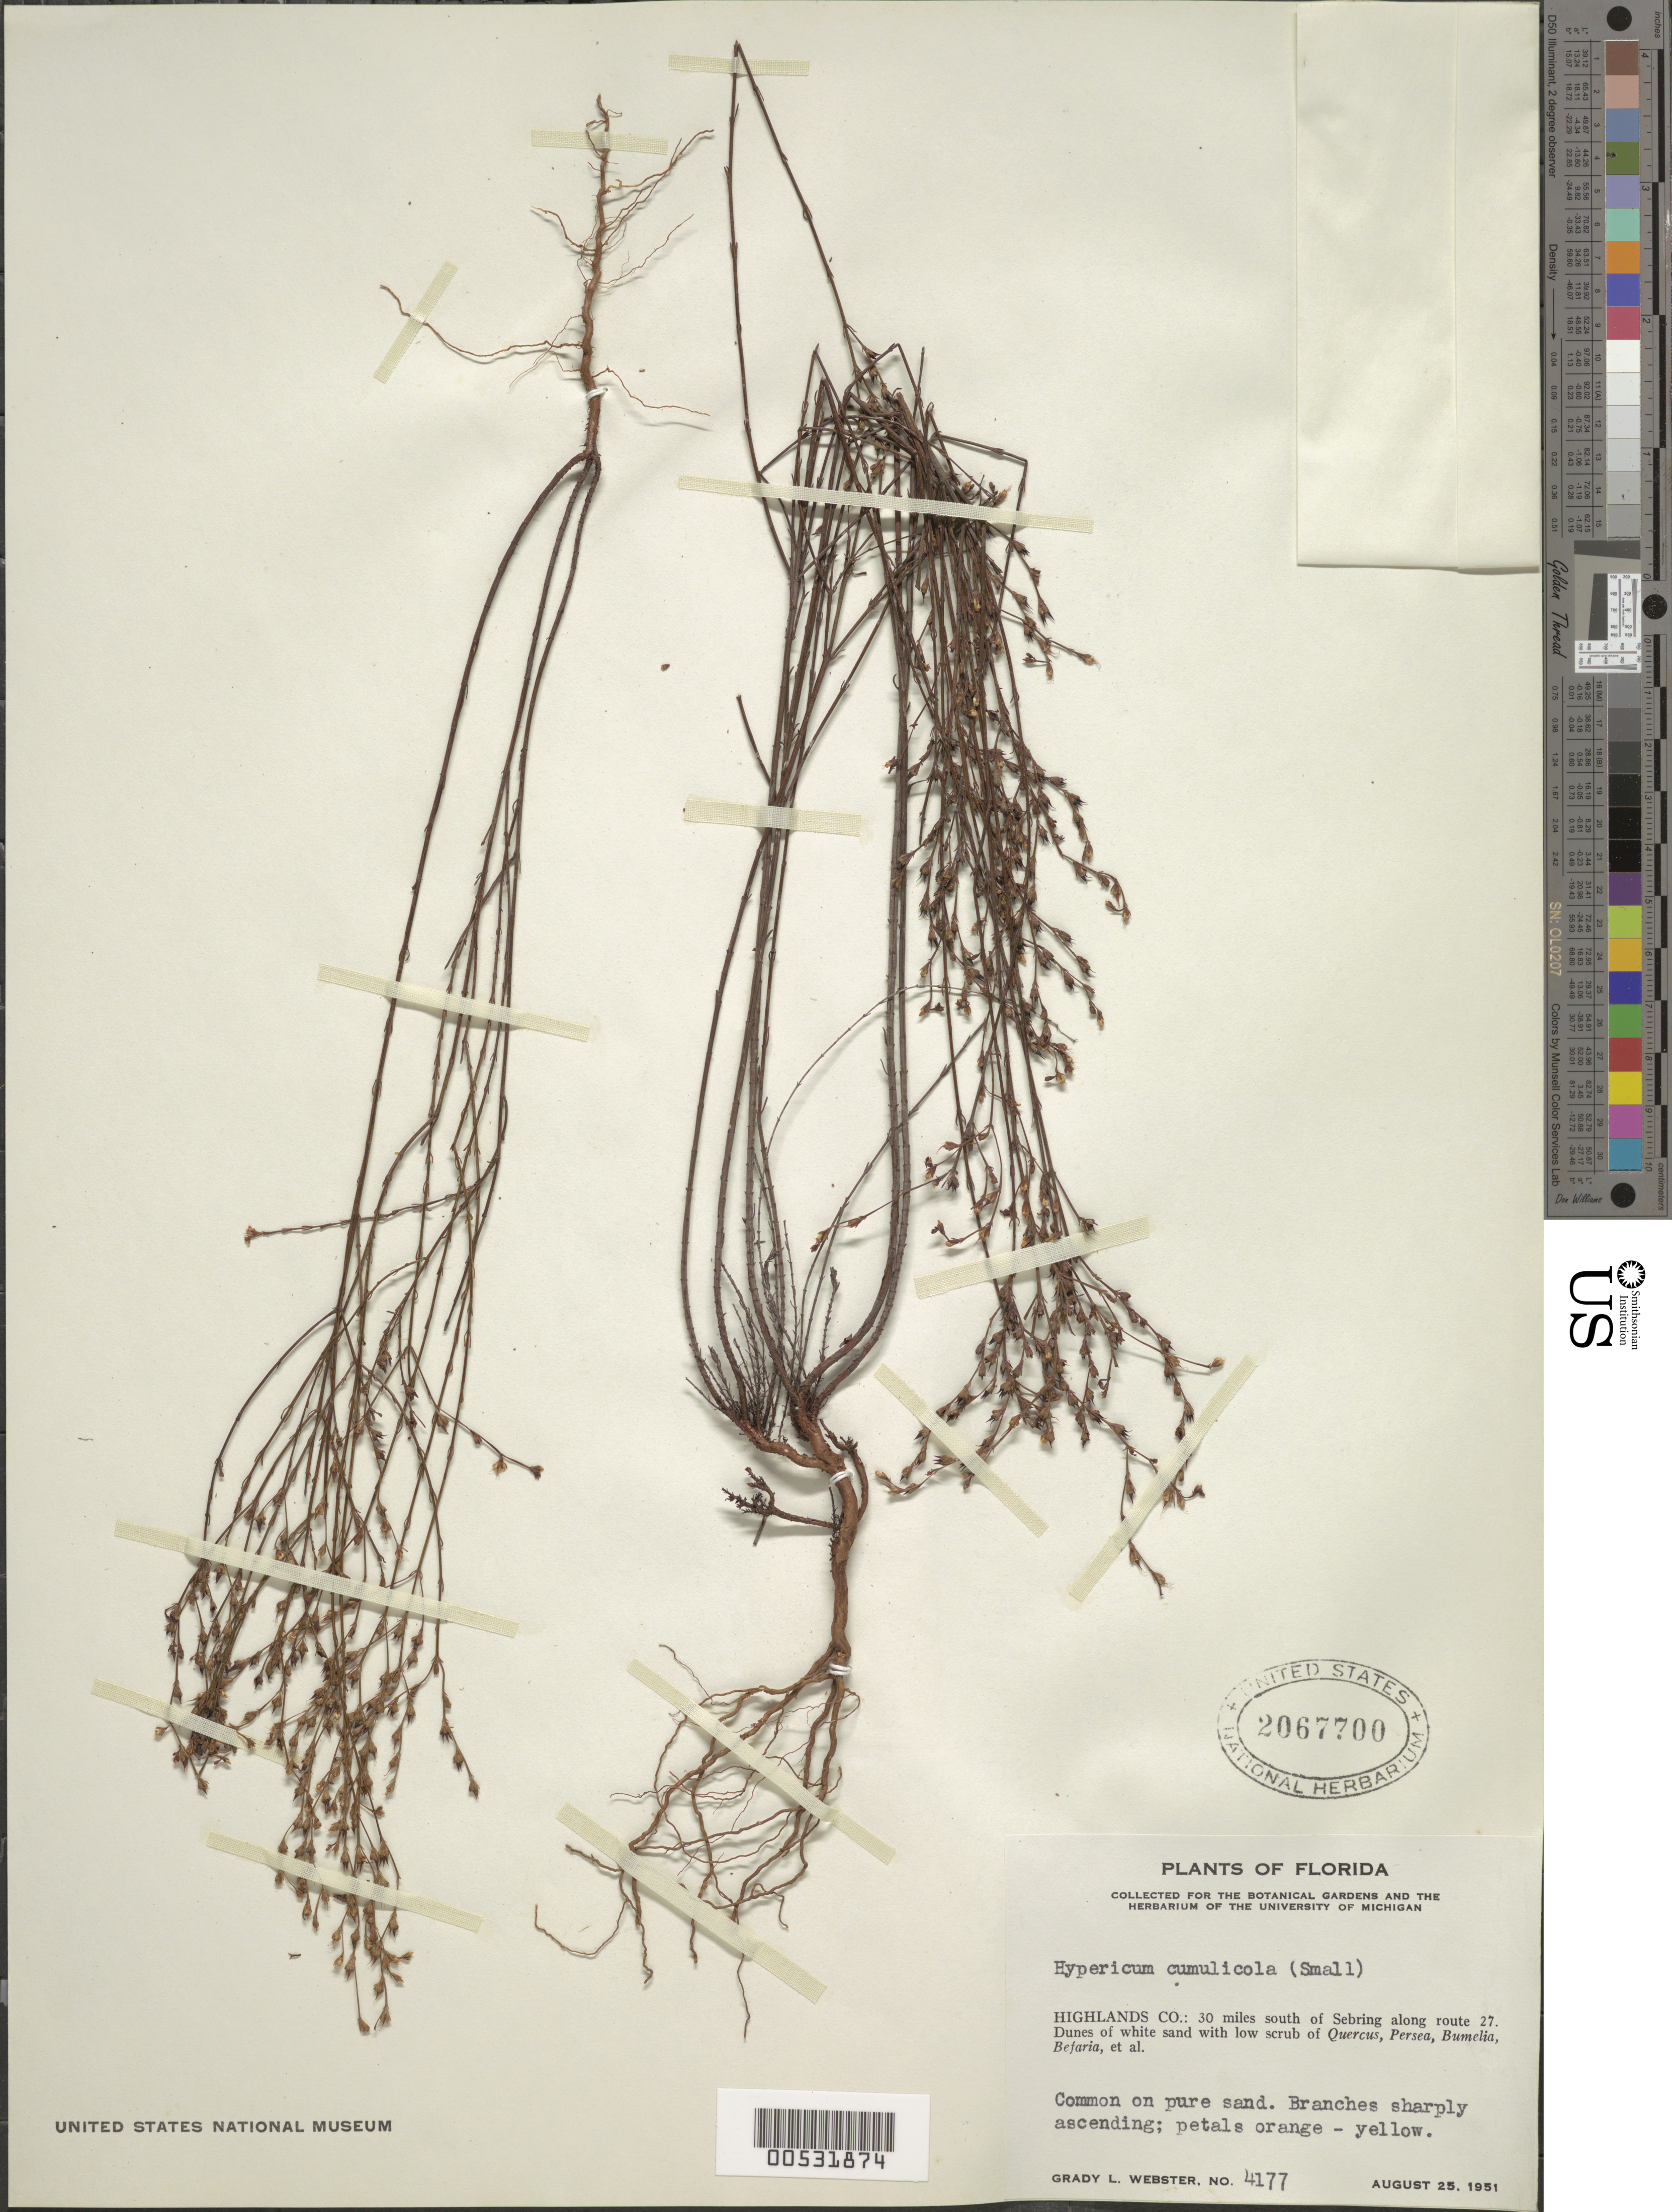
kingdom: Plantae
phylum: Tracheophyta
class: Magnoliopsida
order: Malpighiales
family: Hypericaceae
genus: Hypericum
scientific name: Hypericum cumulicola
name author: Small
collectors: G. L. Webster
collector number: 4177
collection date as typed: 25 Aug 1951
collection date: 1951-08-25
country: United States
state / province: Florida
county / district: Highlands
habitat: Dunes of white sand with low scrub of Quercus, Persea, Bumelia, Befaria, et al. Common on pure sand.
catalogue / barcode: US 2067700